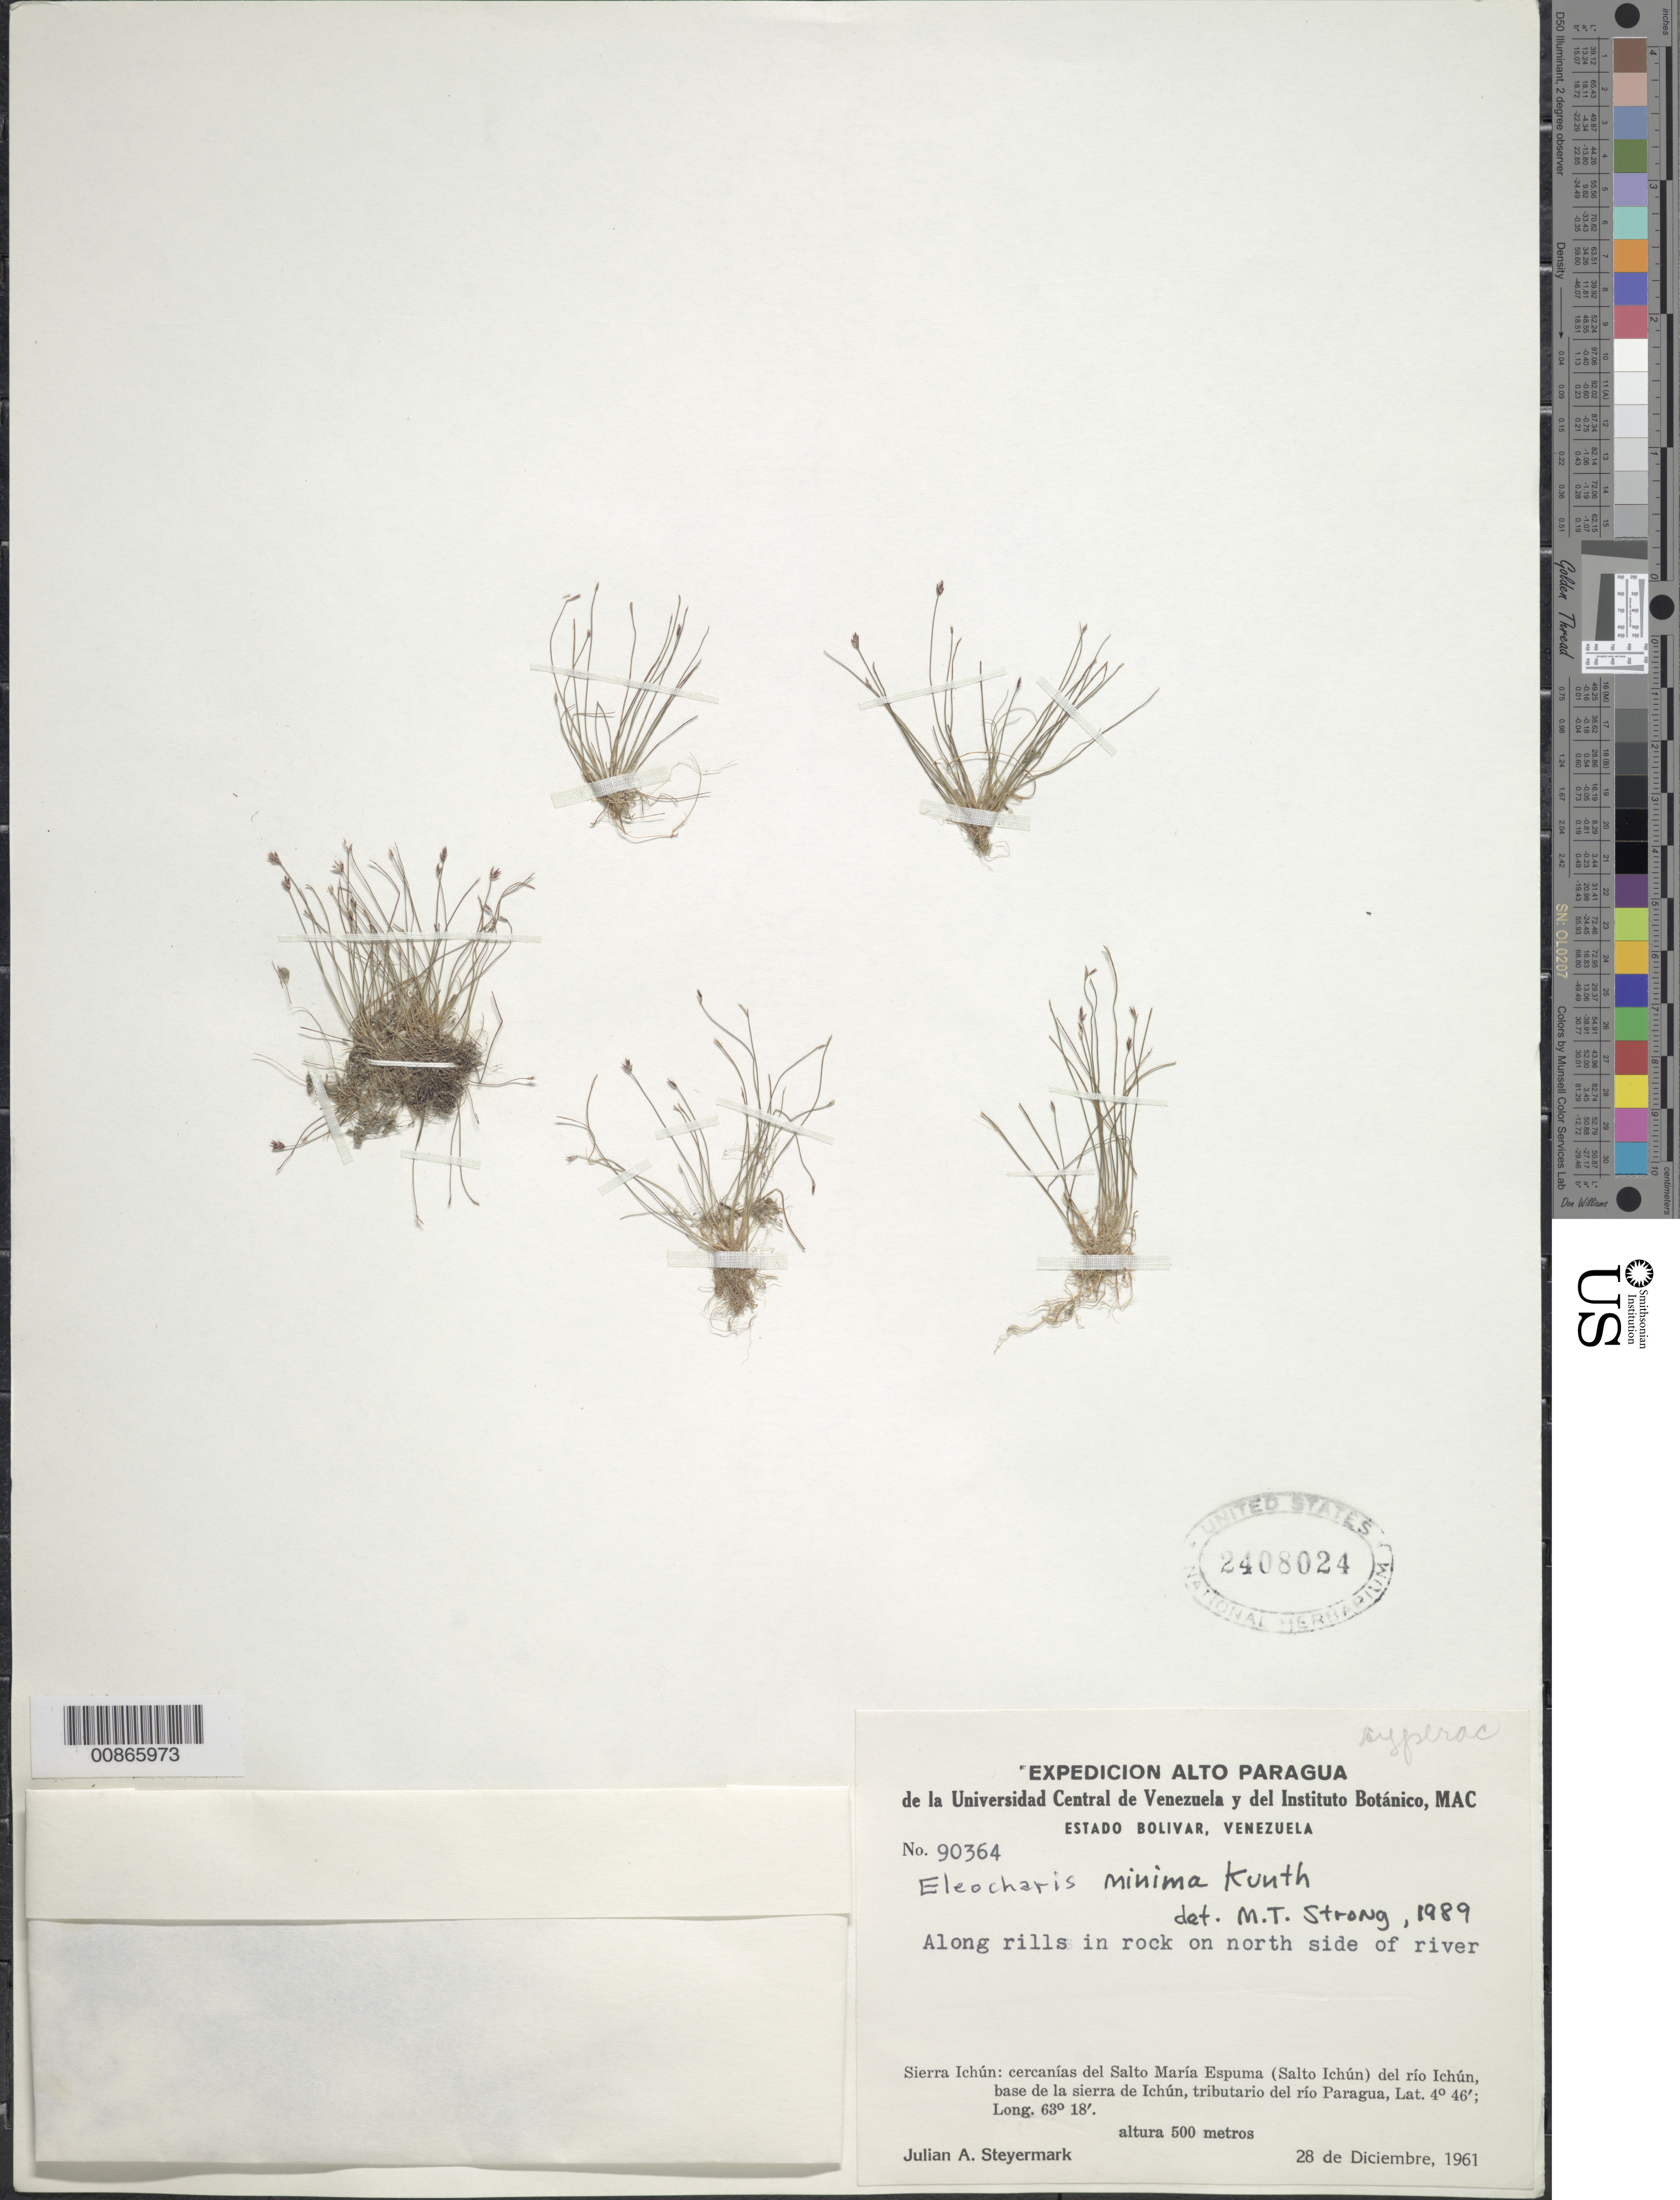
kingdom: Plantae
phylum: Tracheophyta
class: Liliopsida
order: Poales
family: Cyperaceae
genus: Eleocharis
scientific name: Eleocharis minima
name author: Kunth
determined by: Strong, M. T., (US), Smithsonian Institution - National Museum of Natural History (UNITED STATES)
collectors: J. Steyermark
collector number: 90364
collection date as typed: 28-Dec-61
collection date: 1961-12-28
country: Venezuela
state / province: Bolívar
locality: Sierra Ichún, Salto María Espuma (Salto Ichún) del Río Ichún (tributary of río Paragua), base de la sierra de Ichún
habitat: Along rills in rock on N side of river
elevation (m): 500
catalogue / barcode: US 2408024